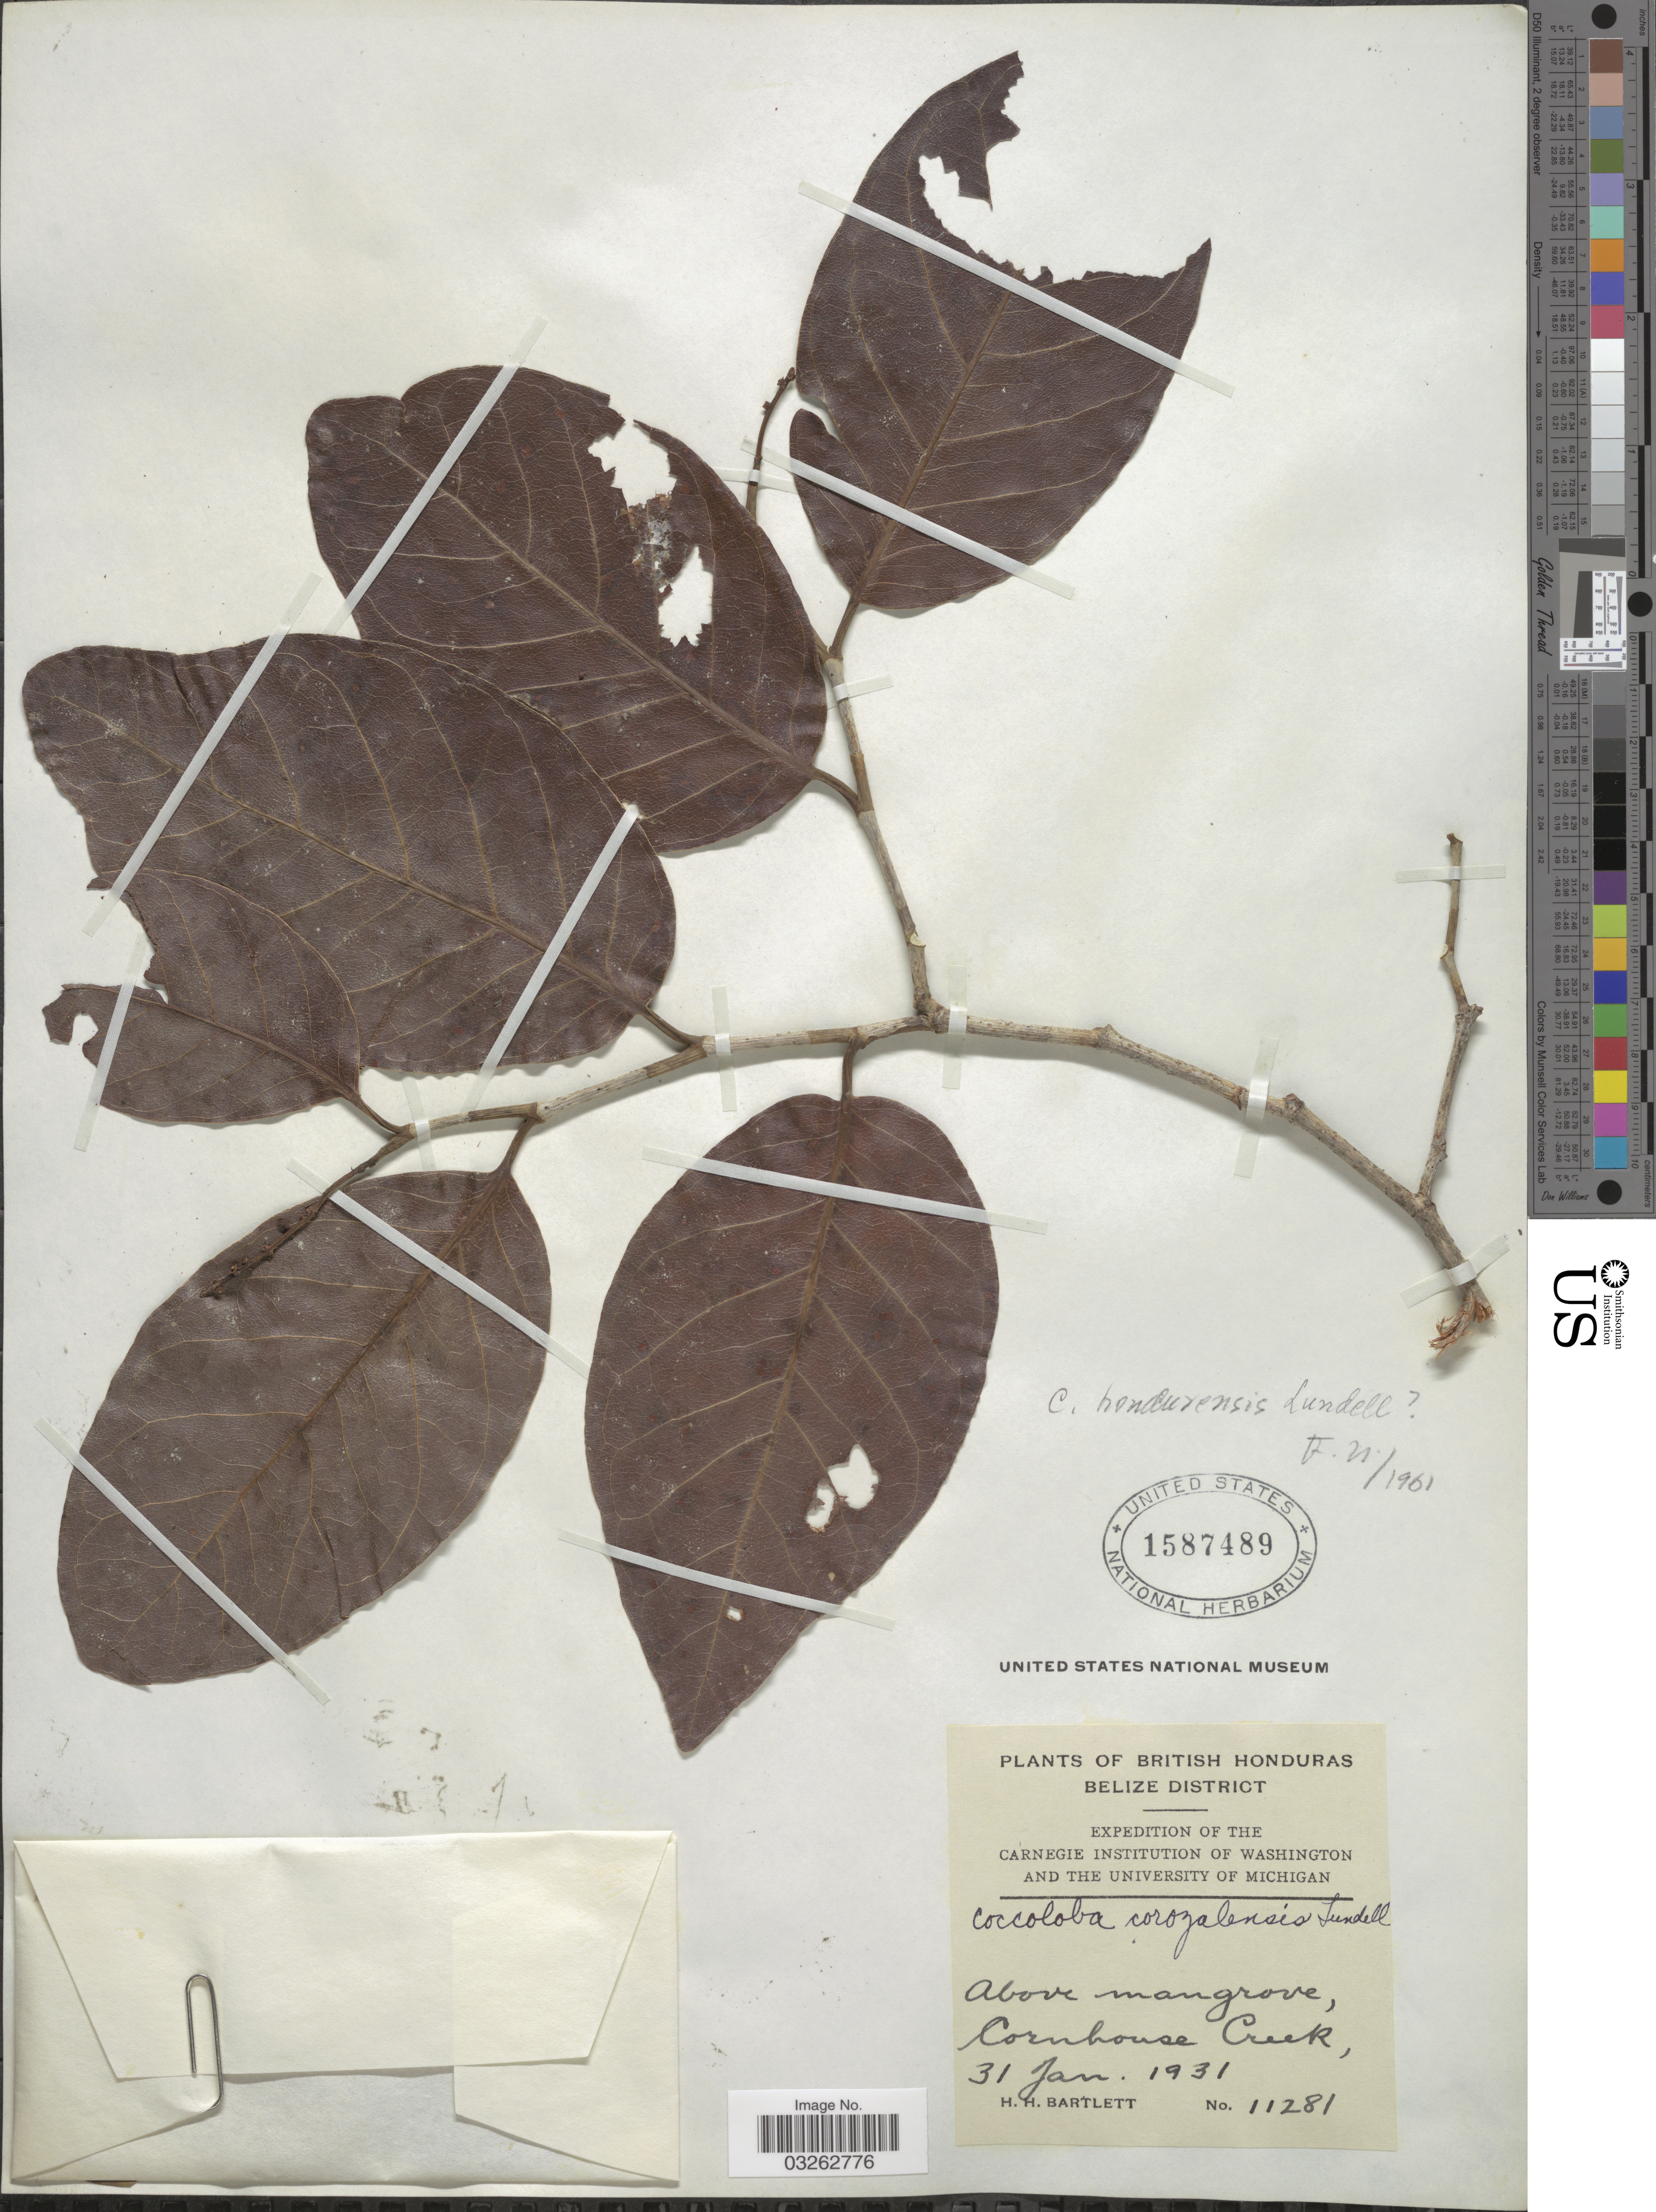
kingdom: Plantae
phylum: Tracheophyta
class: Magnoliopsida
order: Caryophyllales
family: Polygonaceae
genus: Coccoloba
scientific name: Coccoloba hondurensis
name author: Lundell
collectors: H. H. Bartlett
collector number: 11281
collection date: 1931-01-31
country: Belize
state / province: Belize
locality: British Honduras. Belize District. Above mangrove, Cornhouse Creek.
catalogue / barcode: US 1587489